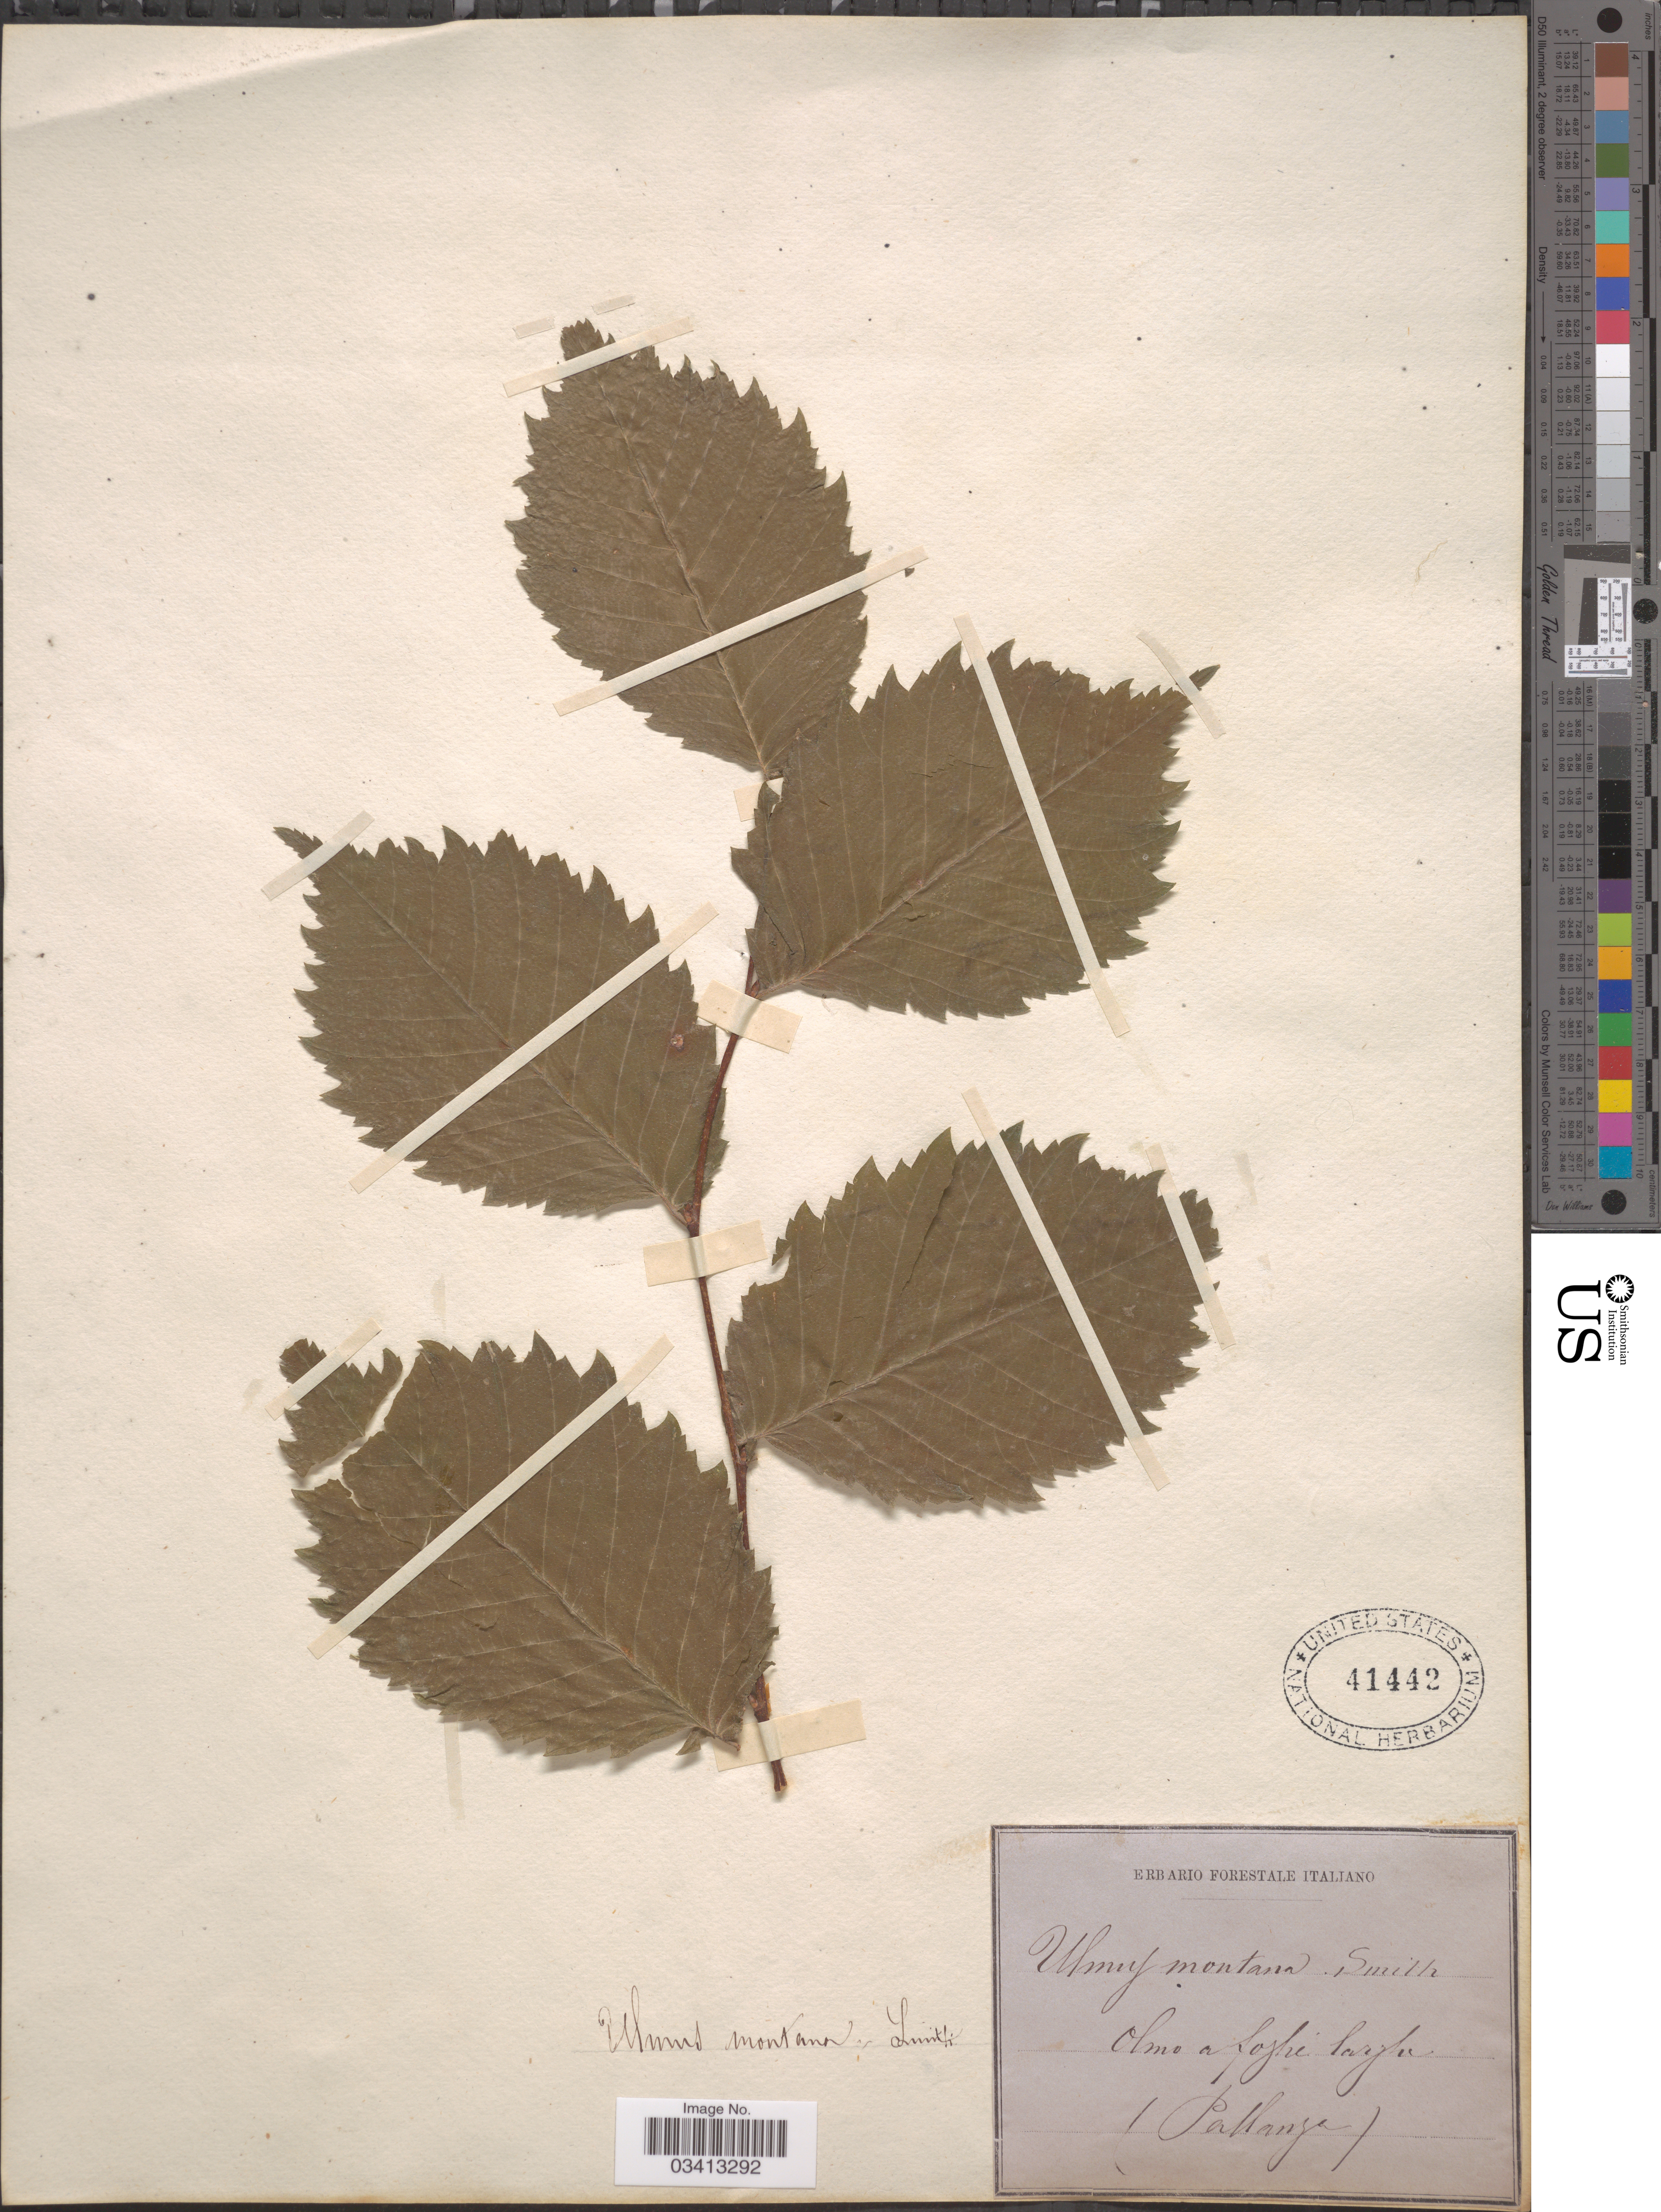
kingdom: Plantae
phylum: Tracheophyta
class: Magnoliopsida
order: Rosales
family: Ulmaceae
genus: Ulmus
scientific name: Ulmus glabra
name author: Huds.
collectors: Ex herb. Forestale Italiano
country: Italy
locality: Olmo a fostre [interpreted] largla [interpreted]. (Pallanga).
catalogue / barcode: US 41442